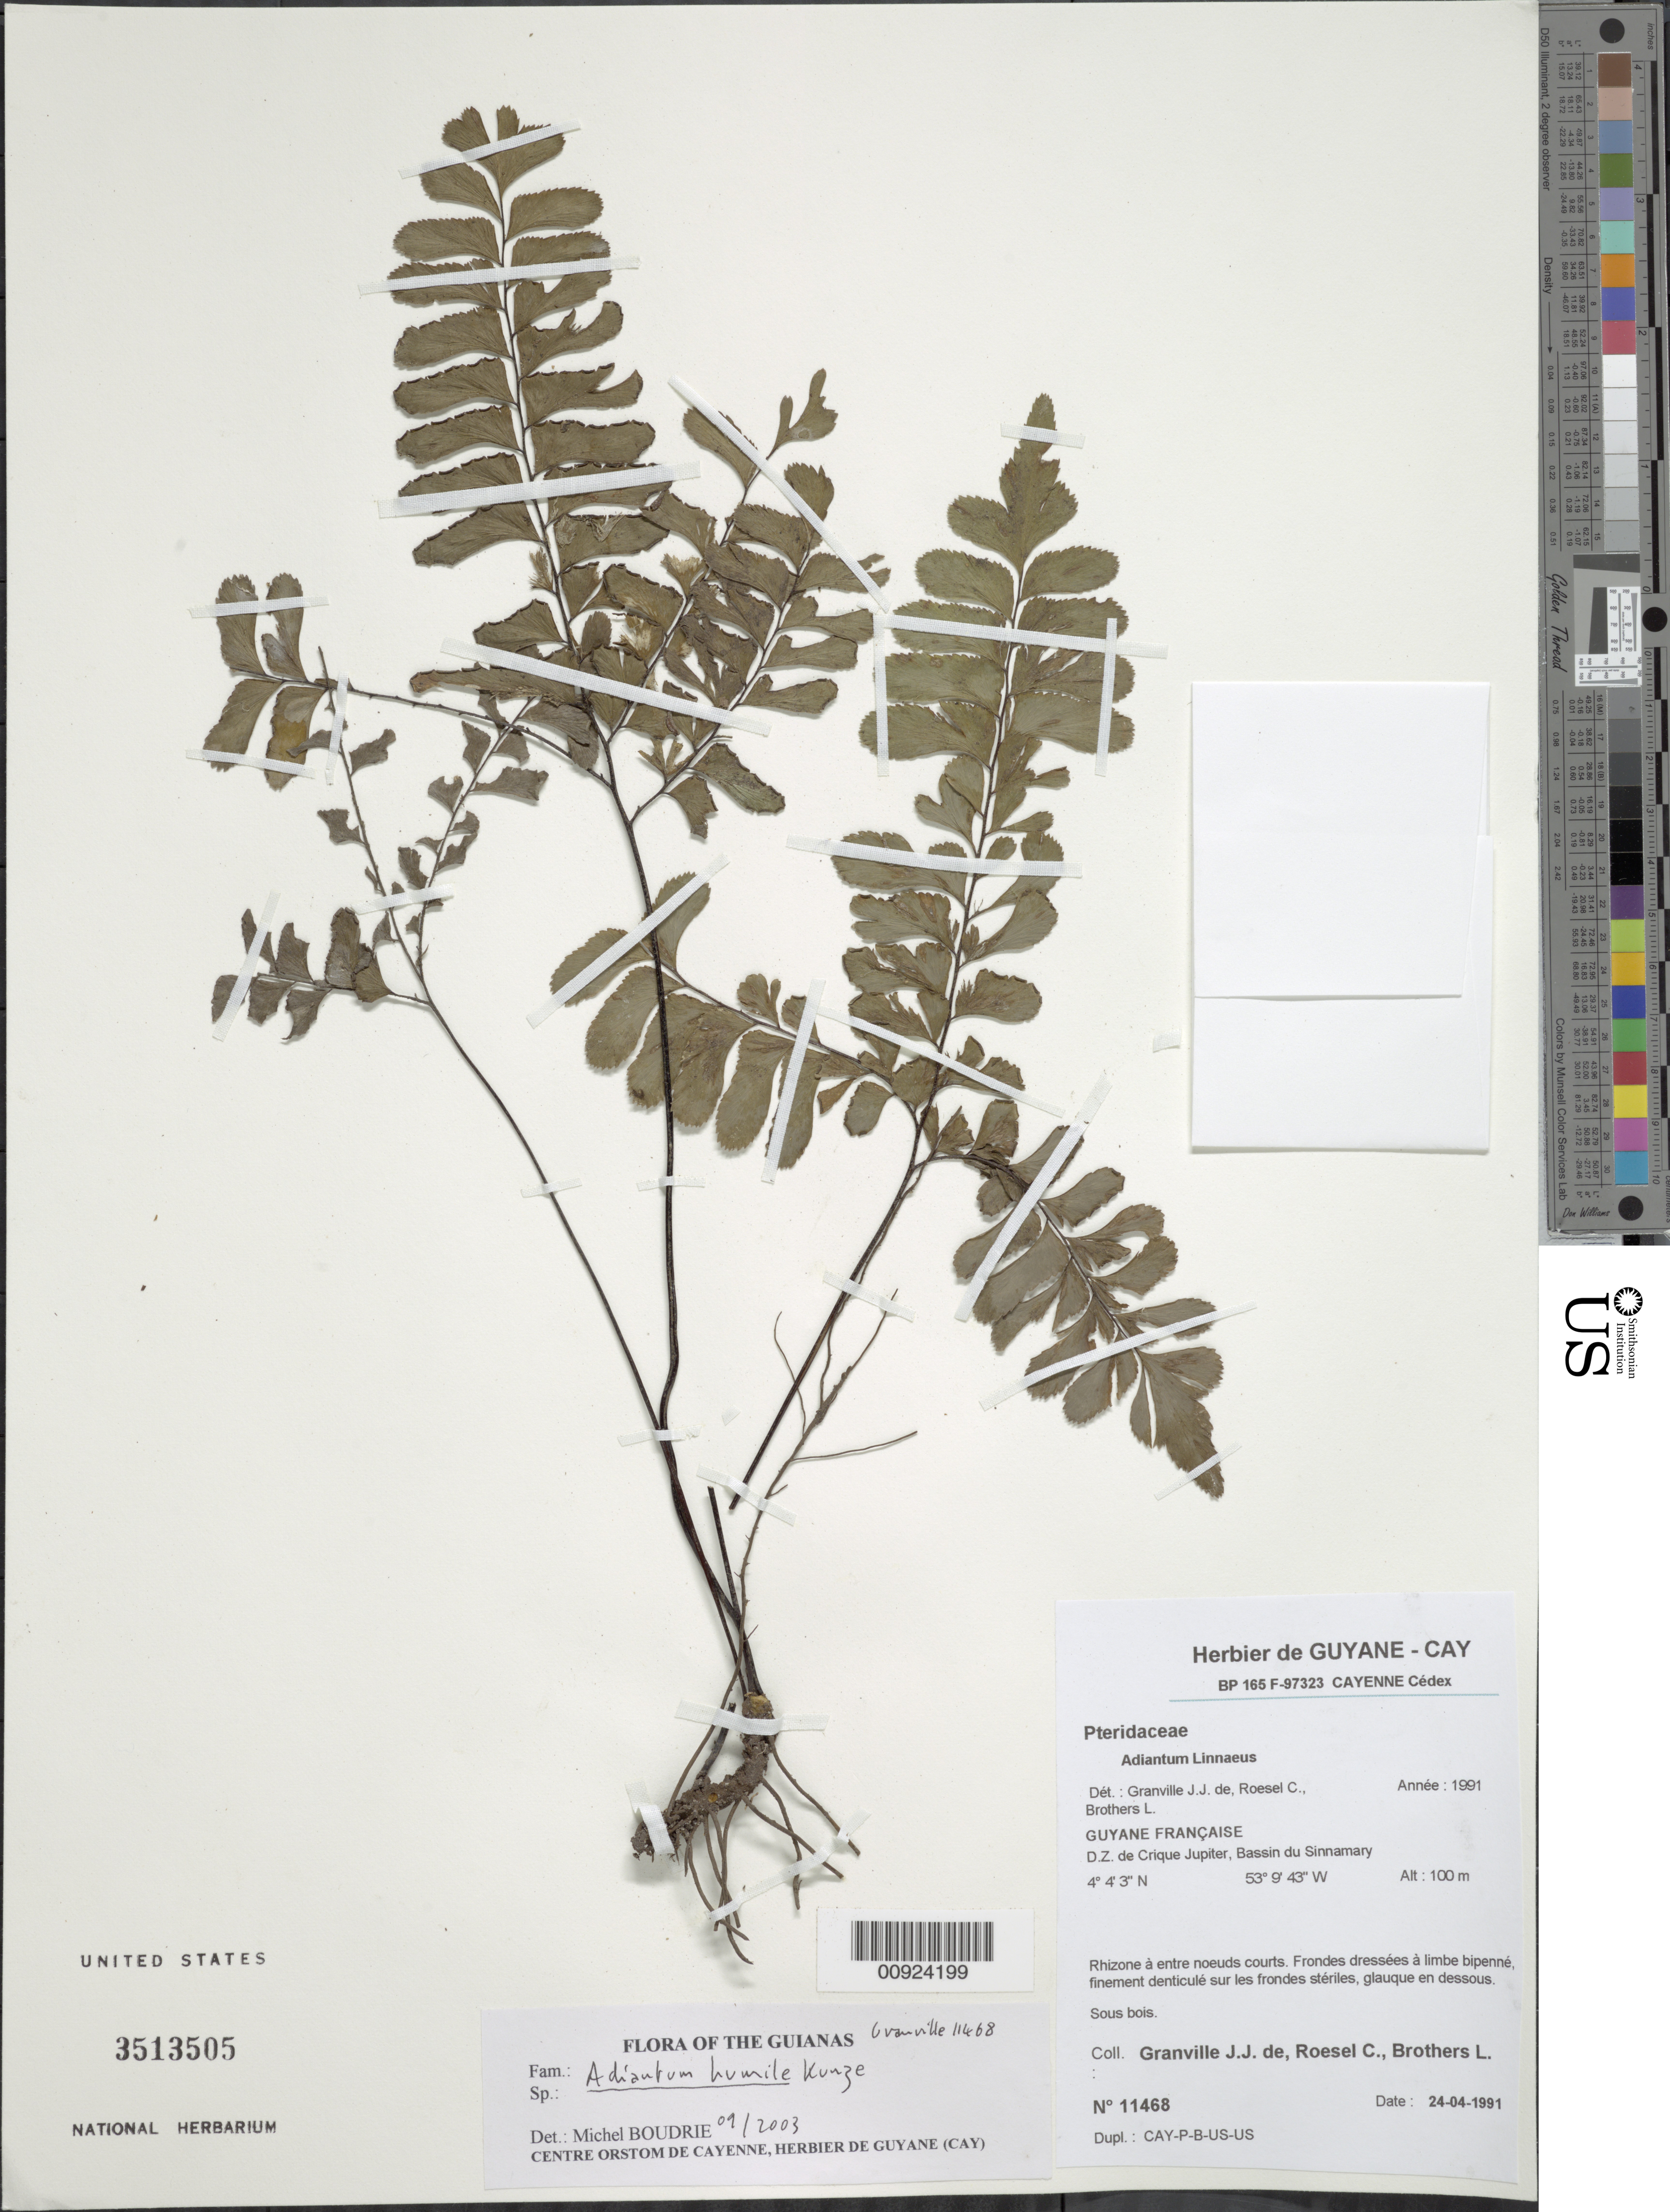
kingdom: Plantae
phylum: Tracheophyta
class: Polypodiopsida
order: Polypodiales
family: Pteridaceae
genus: Adiantum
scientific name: Adiantum humile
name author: Kunze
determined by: Boudrie, M.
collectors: J.-J. de Granville, C. S. Roesel & L. Brothers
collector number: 11468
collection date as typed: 24-Apr-91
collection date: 1991-04-24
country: French Guiana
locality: D.Z. de Crique Jupiter, Bassin du Sinnamary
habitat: Sous bois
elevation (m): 100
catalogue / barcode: US 3513505